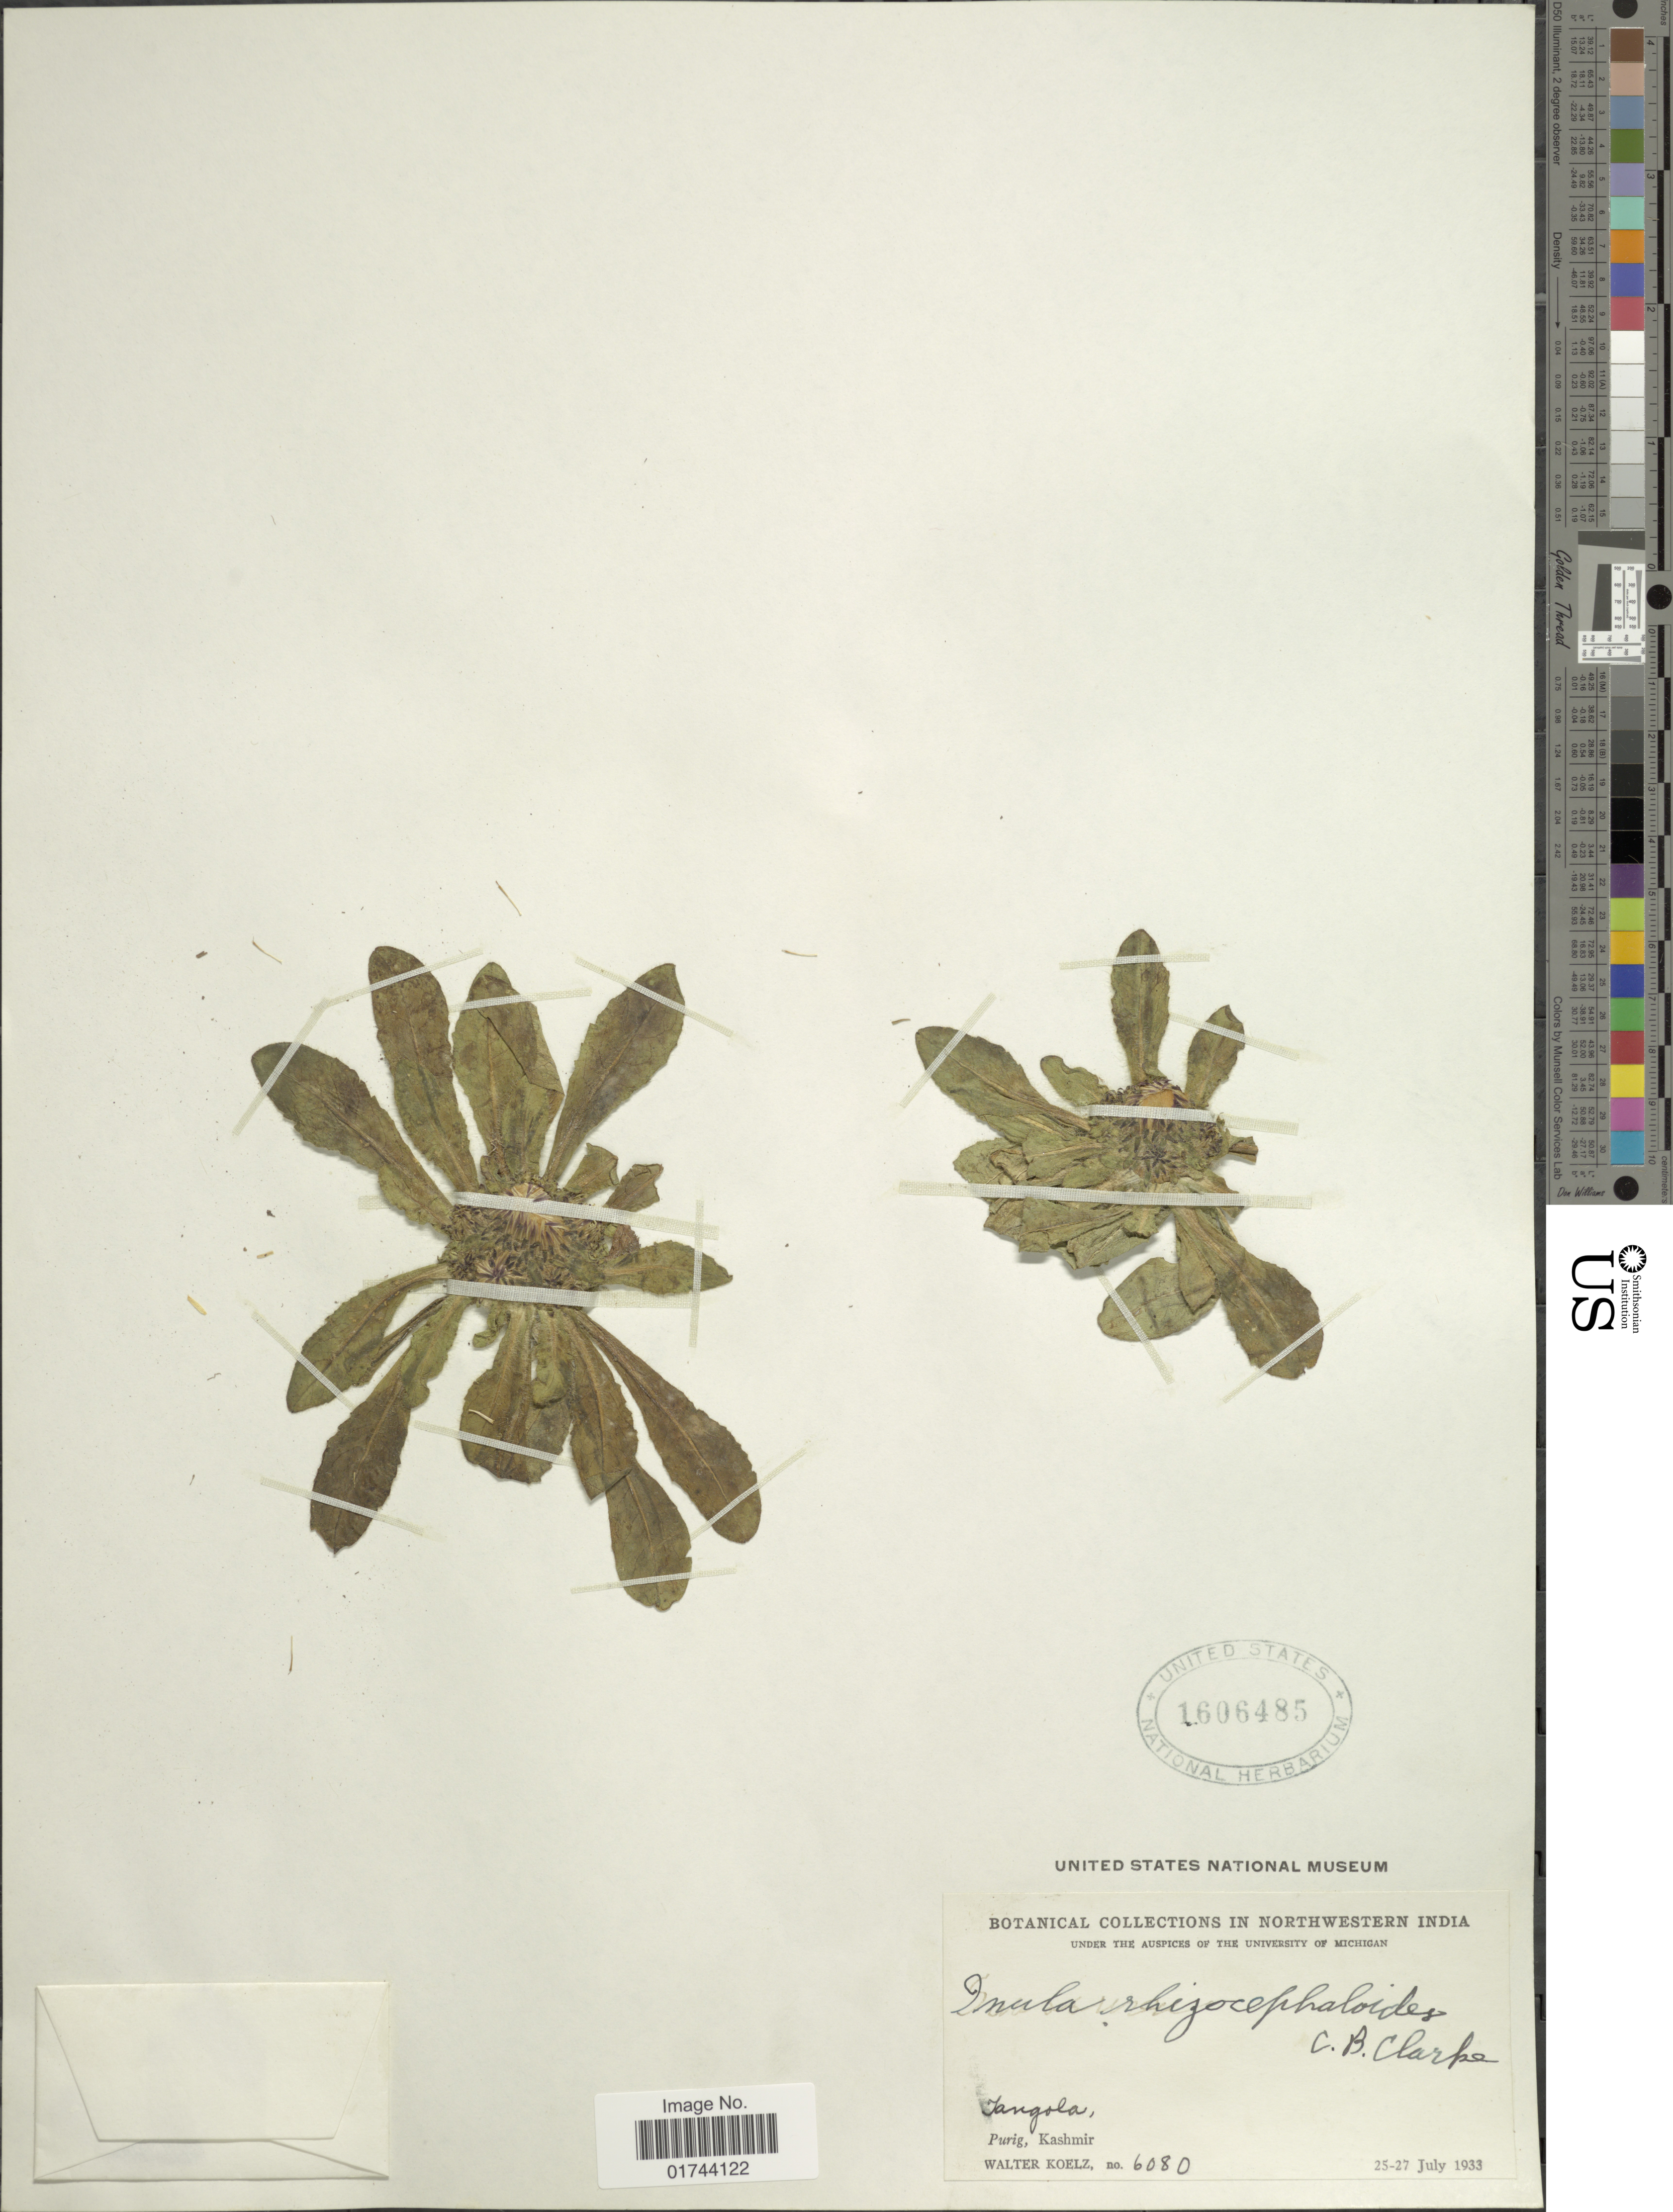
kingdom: Plantae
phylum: Tracheophyta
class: Magnoliopsida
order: Asterales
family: Asteraceae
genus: Inula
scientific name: Inula rhizocephaloides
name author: C.B. Clarke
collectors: W. N. Koelz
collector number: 6080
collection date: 1933-07-25/1933-07-27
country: India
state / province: Jammu and Kashmir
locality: Northwestern India, Jangola, Purig, Kashmir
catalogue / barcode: US 1606185